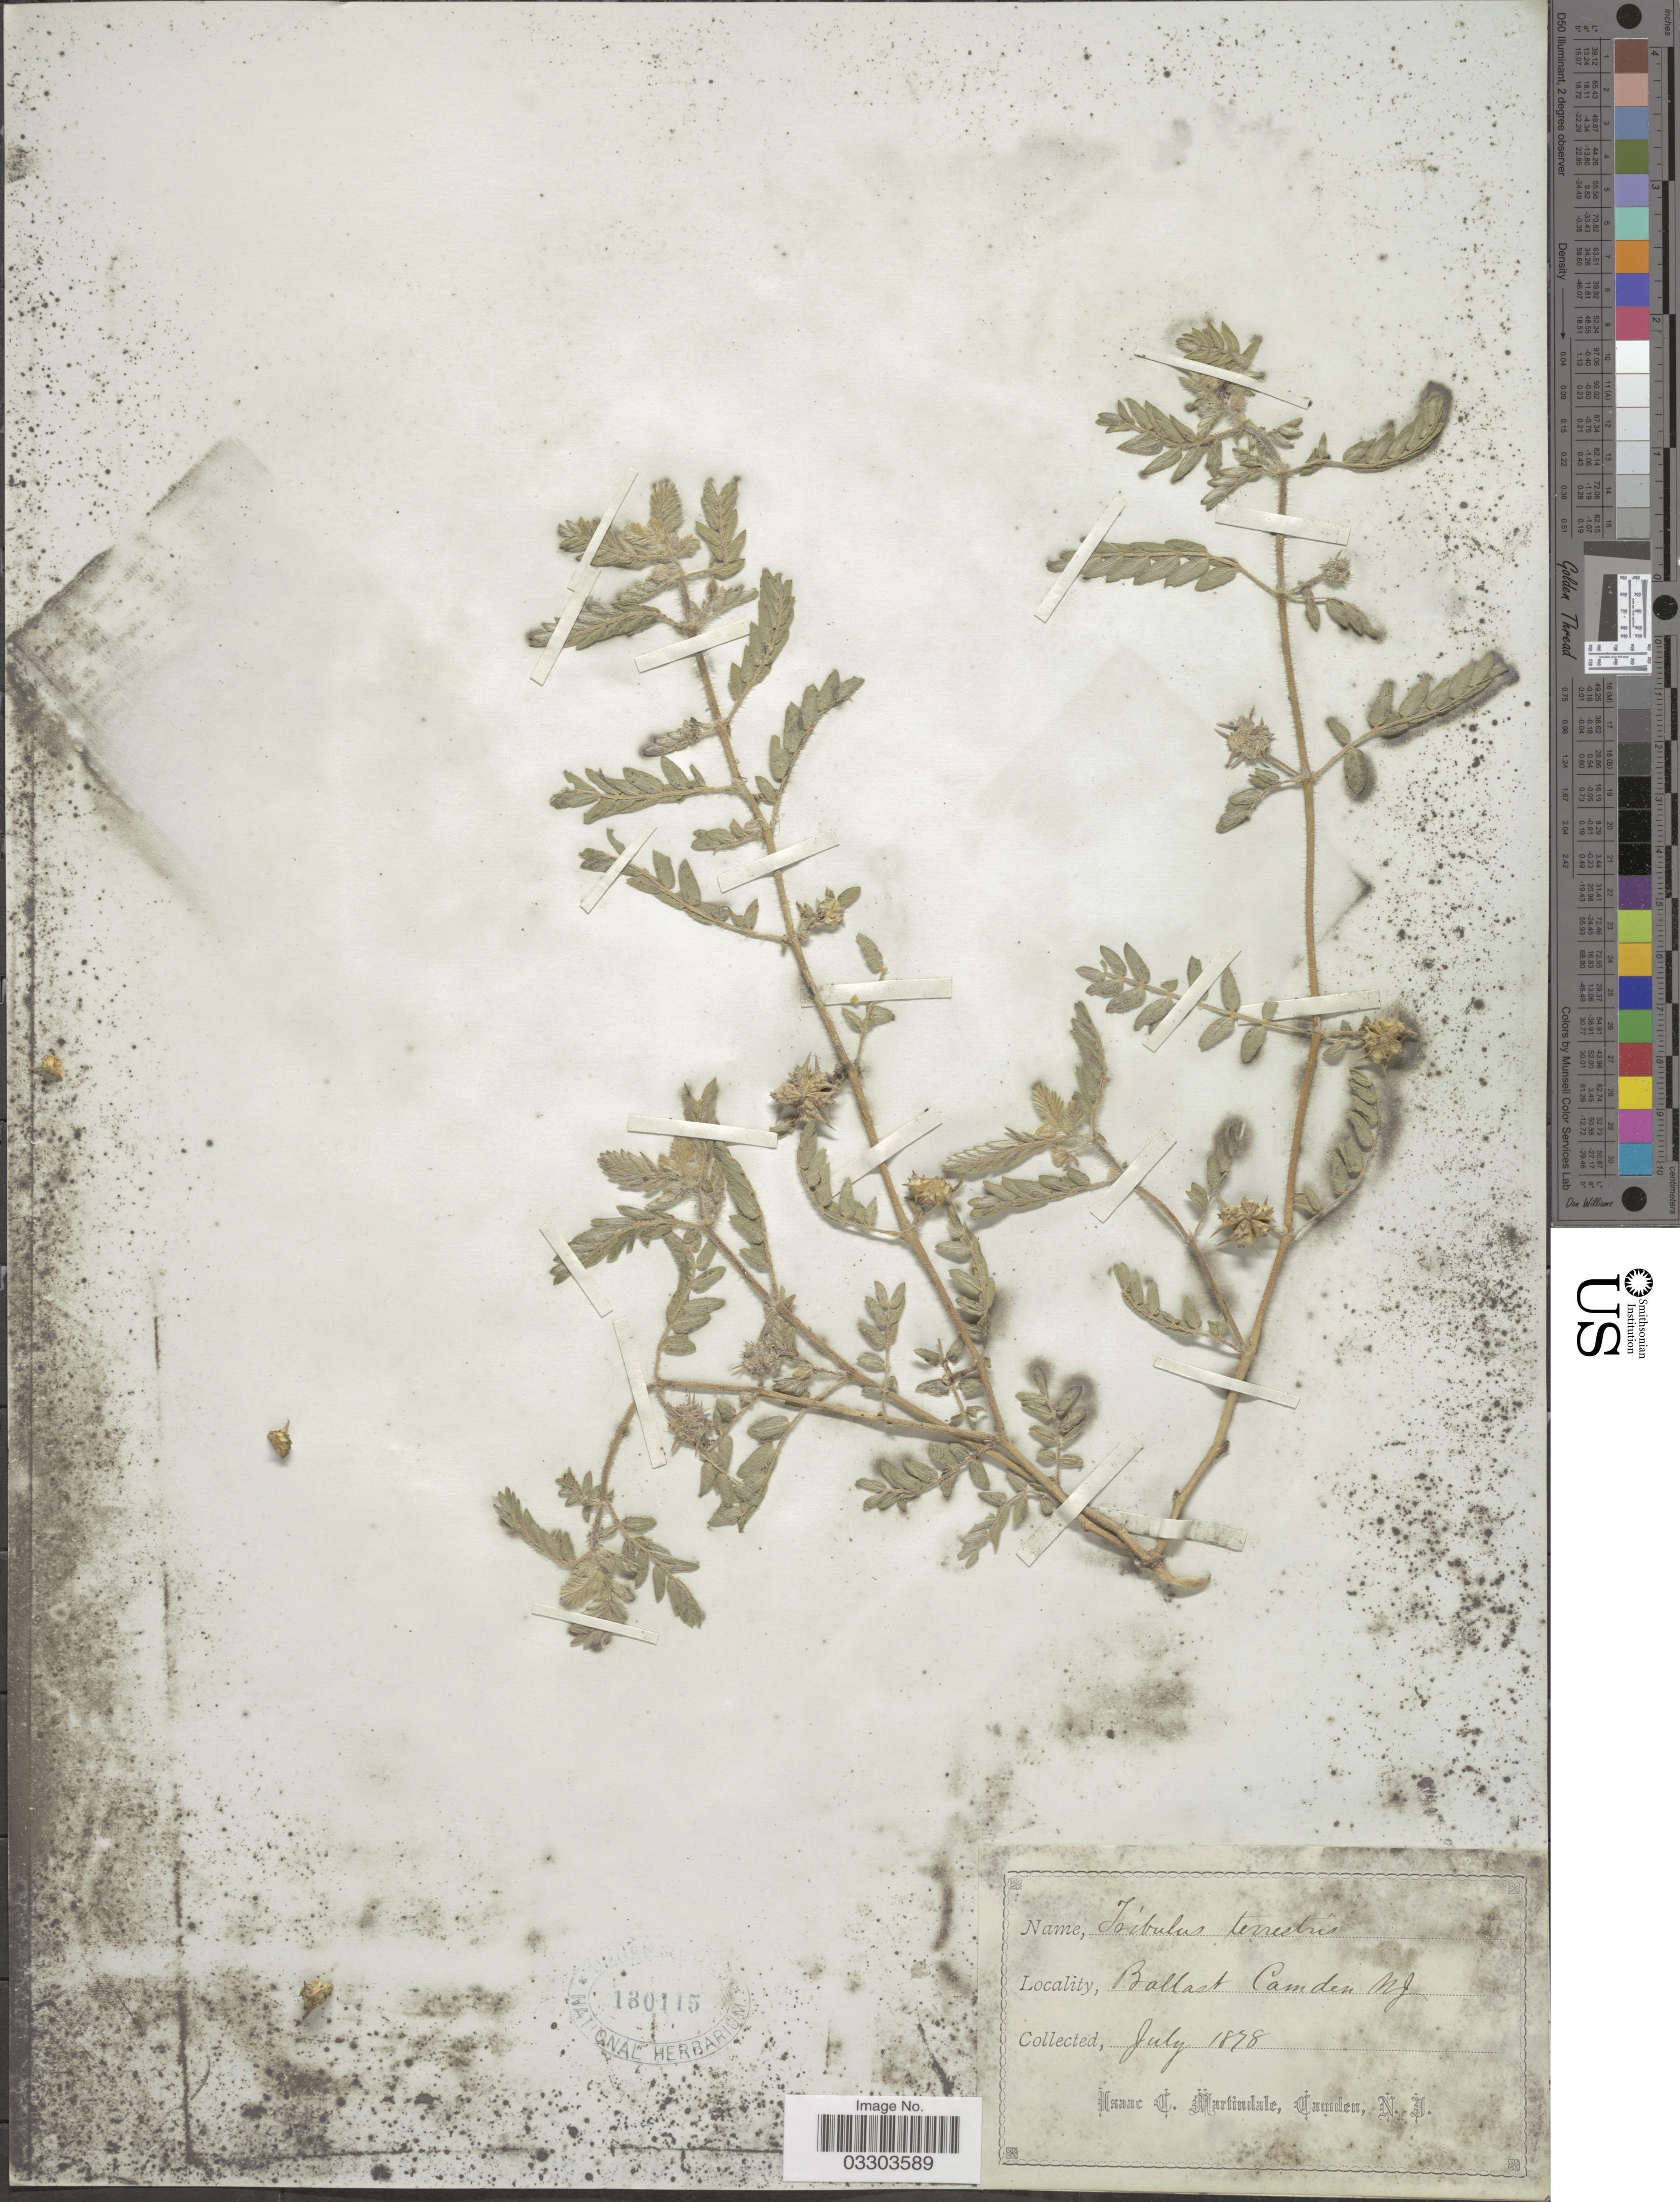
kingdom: Plantae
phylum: Tracheophyta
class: Magnoliopsida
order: Zygophyllales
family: Zygophyllaceae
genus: Tribulus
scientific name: Tribulus terrestris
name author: L.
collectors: I. C. Martindale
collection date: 1878-07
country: United States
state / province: New Jersey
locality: Ballast Camden N. J.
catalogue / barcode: US 130115